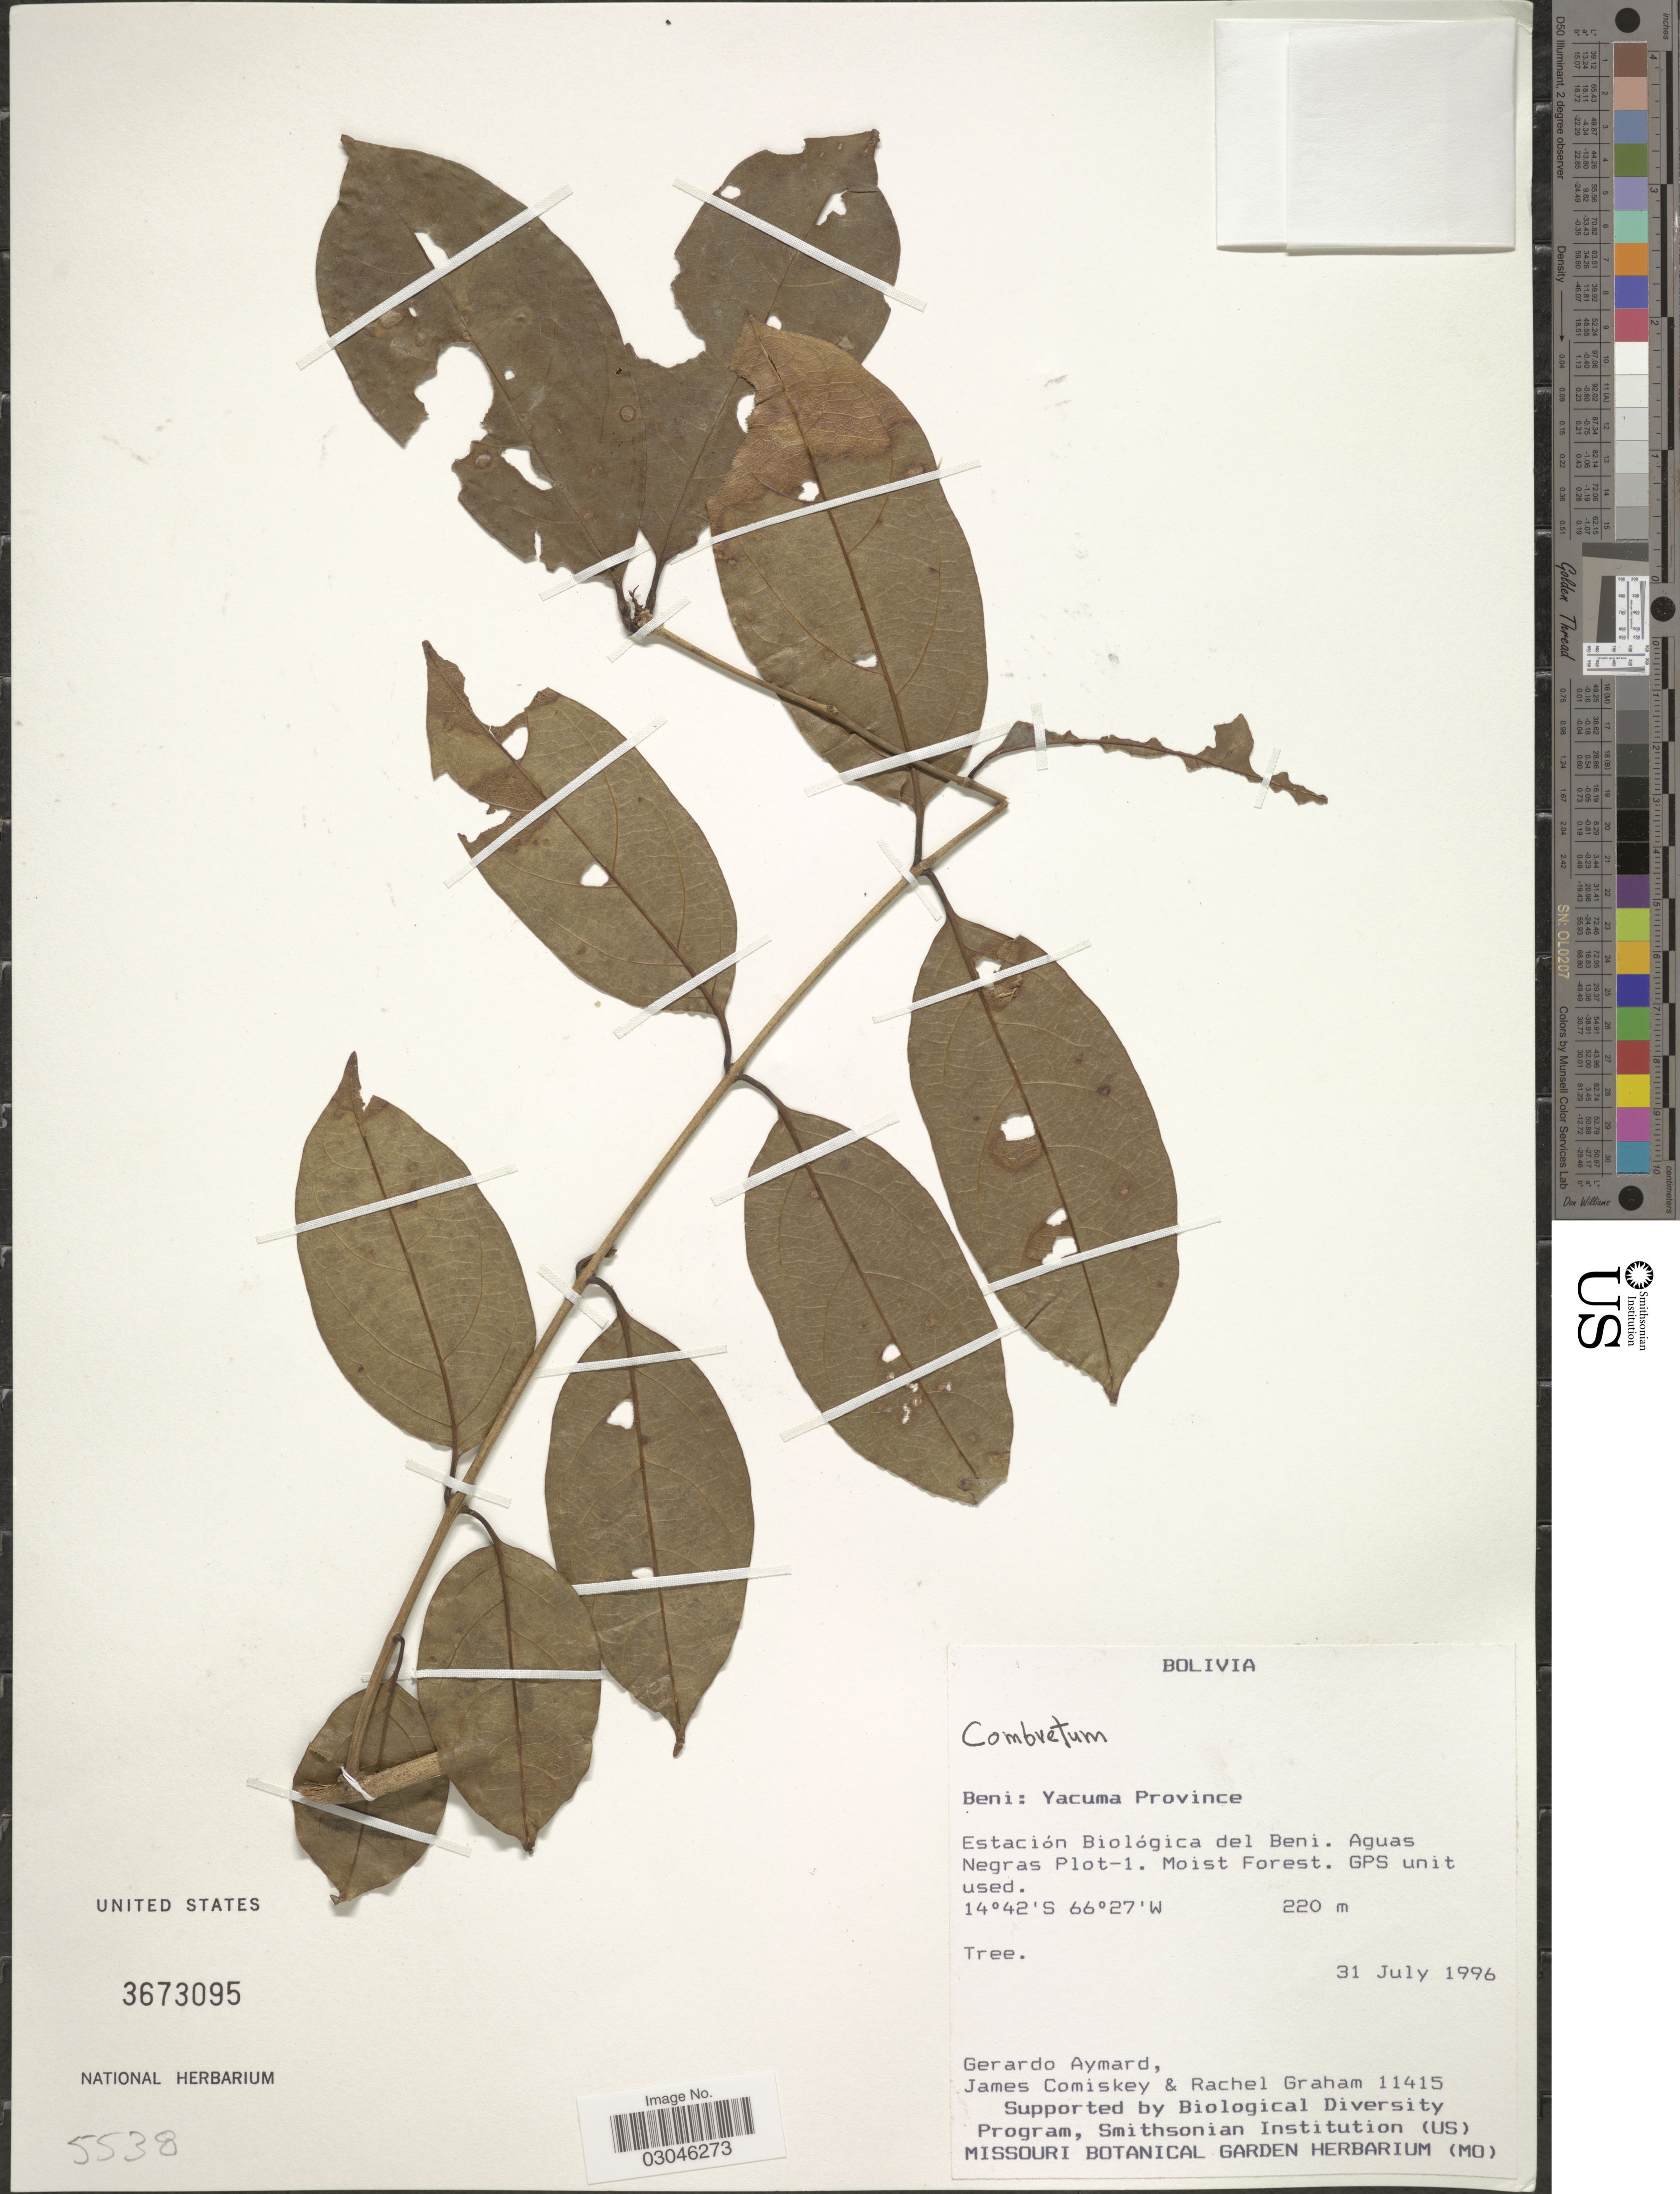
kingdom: Plantae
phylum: Tracheophyta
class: Magnoliopsida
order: Myrtales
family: Combretaceae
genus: Combretum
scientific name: Combretum sp.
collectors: G. A. Aymard, J. A. Comiskey & R. Graham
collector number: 11415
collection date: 1996-07-31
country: Bolivia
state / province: Beni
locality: Yacuma Province. Estación Biológica del Beni. Aguas Negras Plot-1.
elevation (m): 220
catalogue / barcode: US 3673095